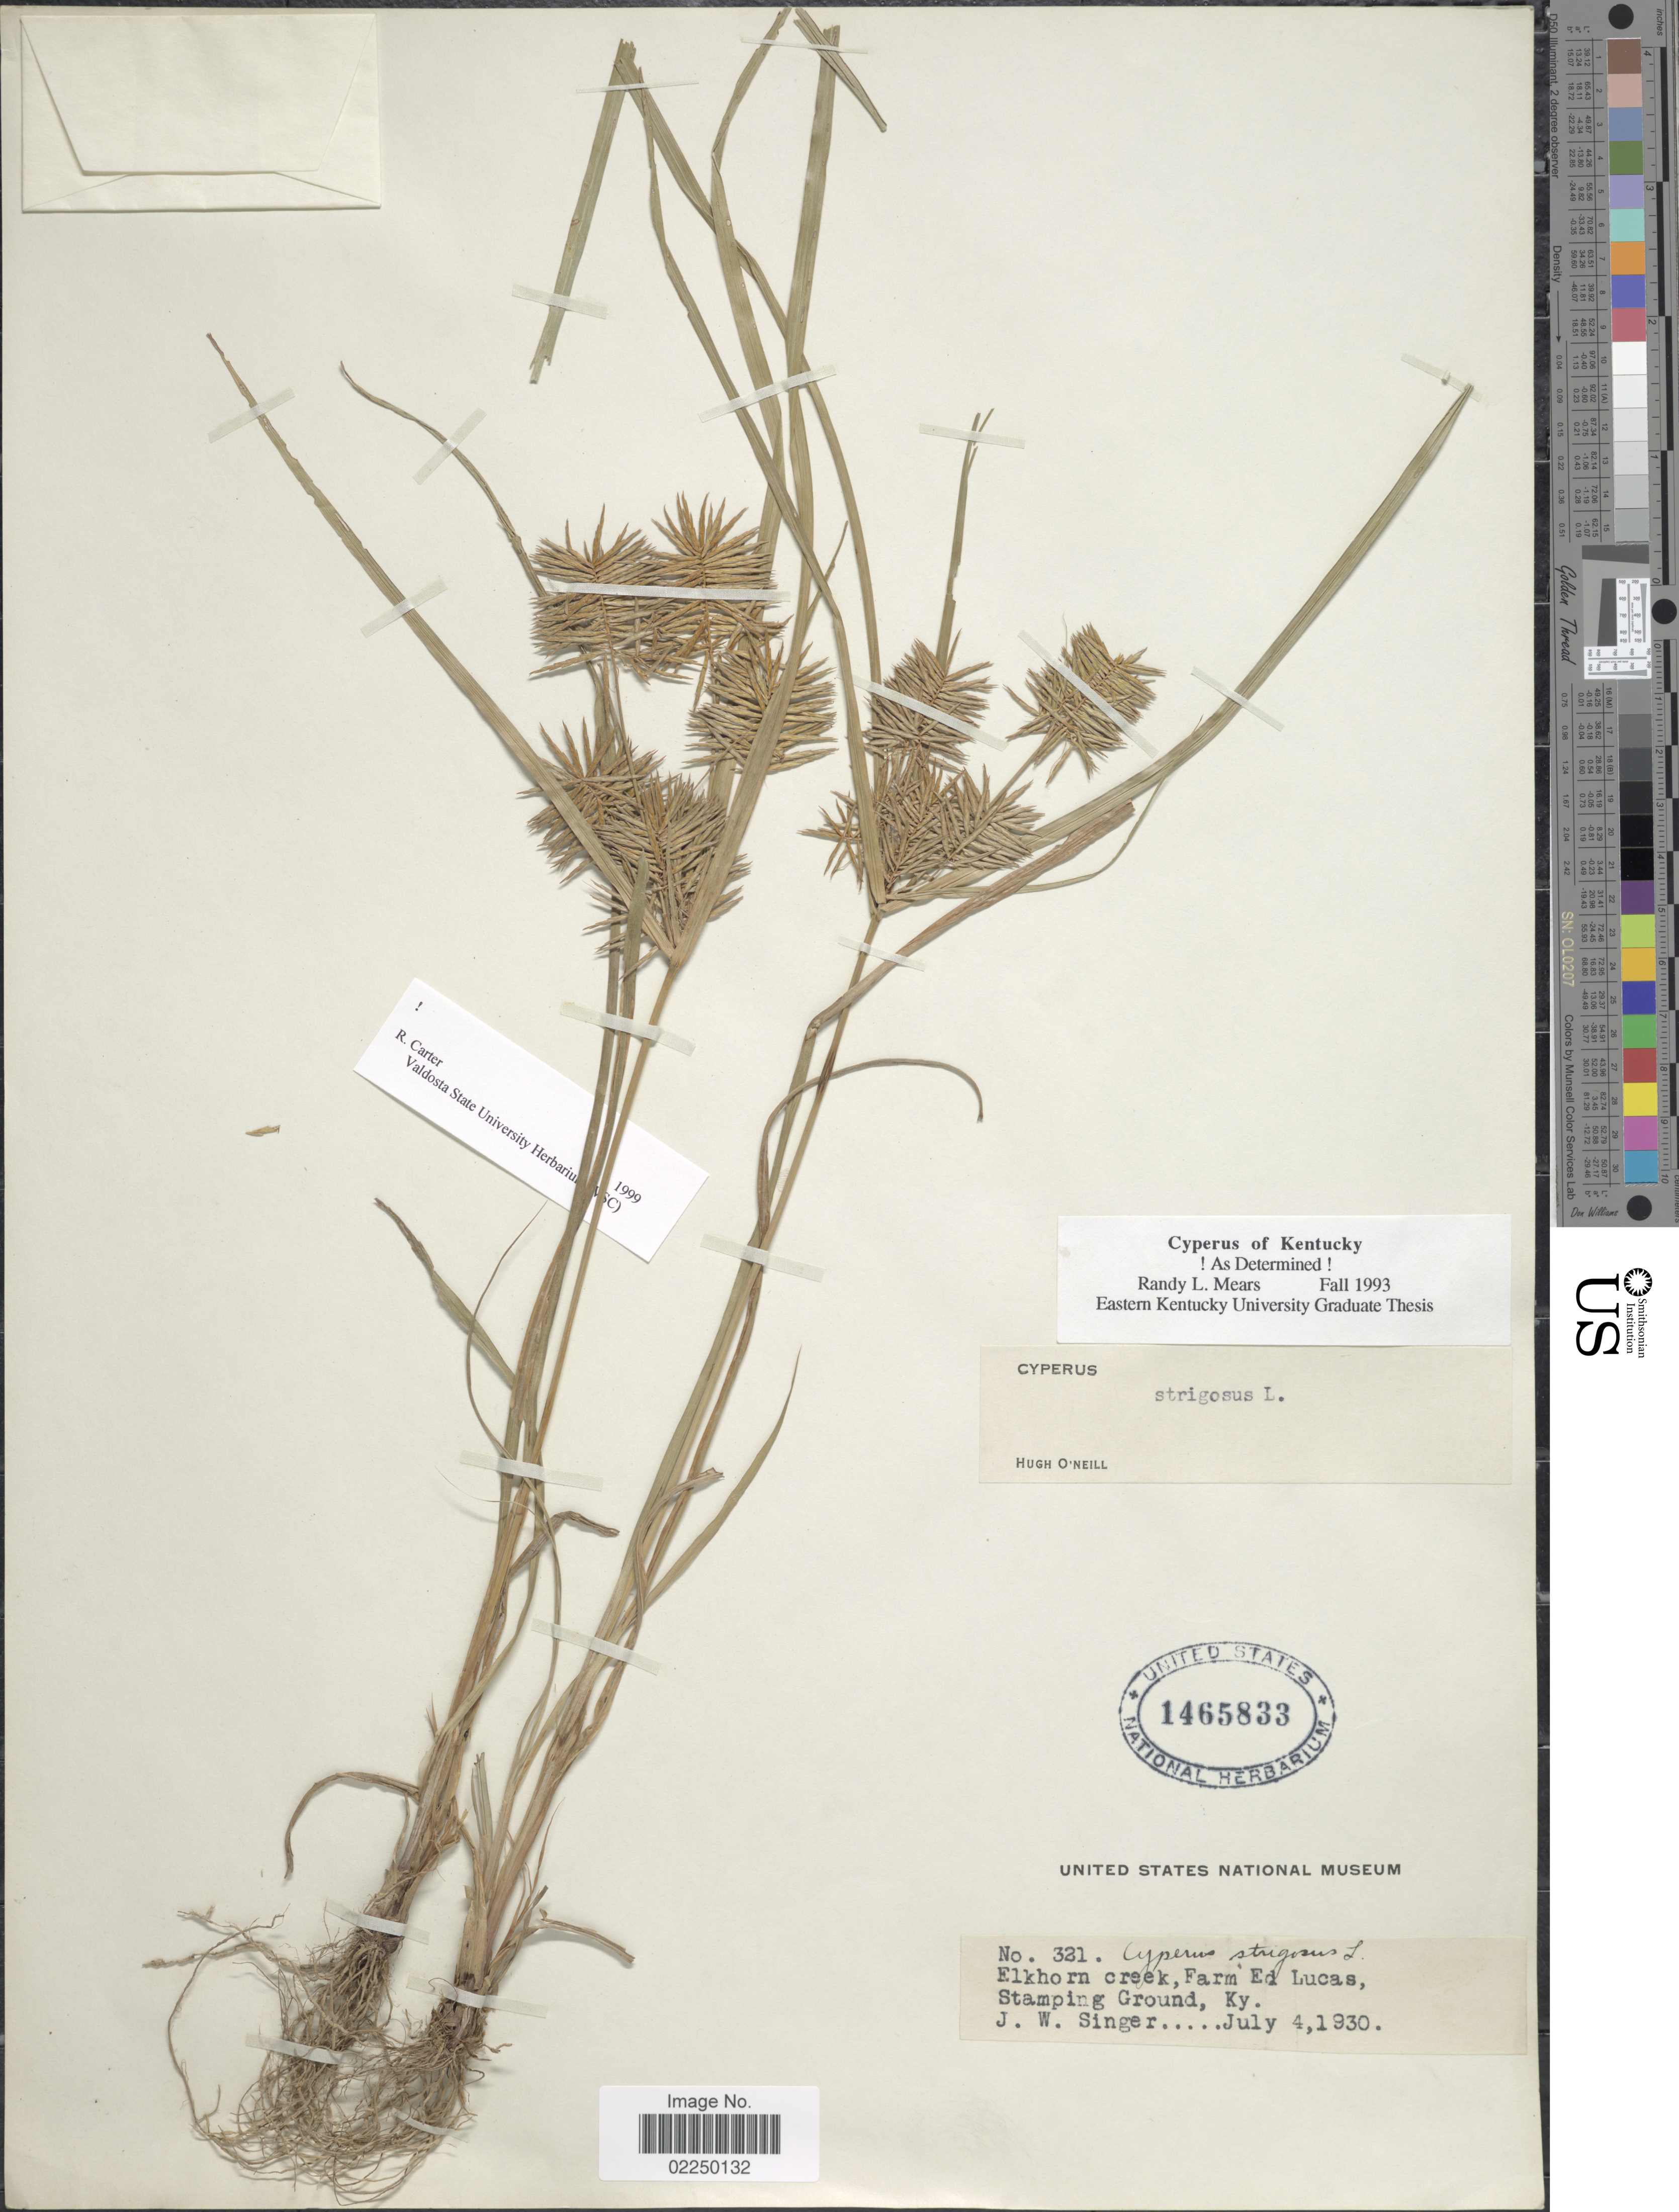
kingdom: Plantae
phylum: Tracheophyta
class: Liliopsida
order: Poales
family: Cyperaceae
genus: Cyperus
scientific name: Cyperus strigosus L.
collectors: J. EW. Singer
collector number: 321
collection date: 1930-07-04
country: United States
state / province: Kentucky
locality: Elkhorn creek, Farm Ed Lucas, Stamping Ground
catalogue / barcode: US 1465833